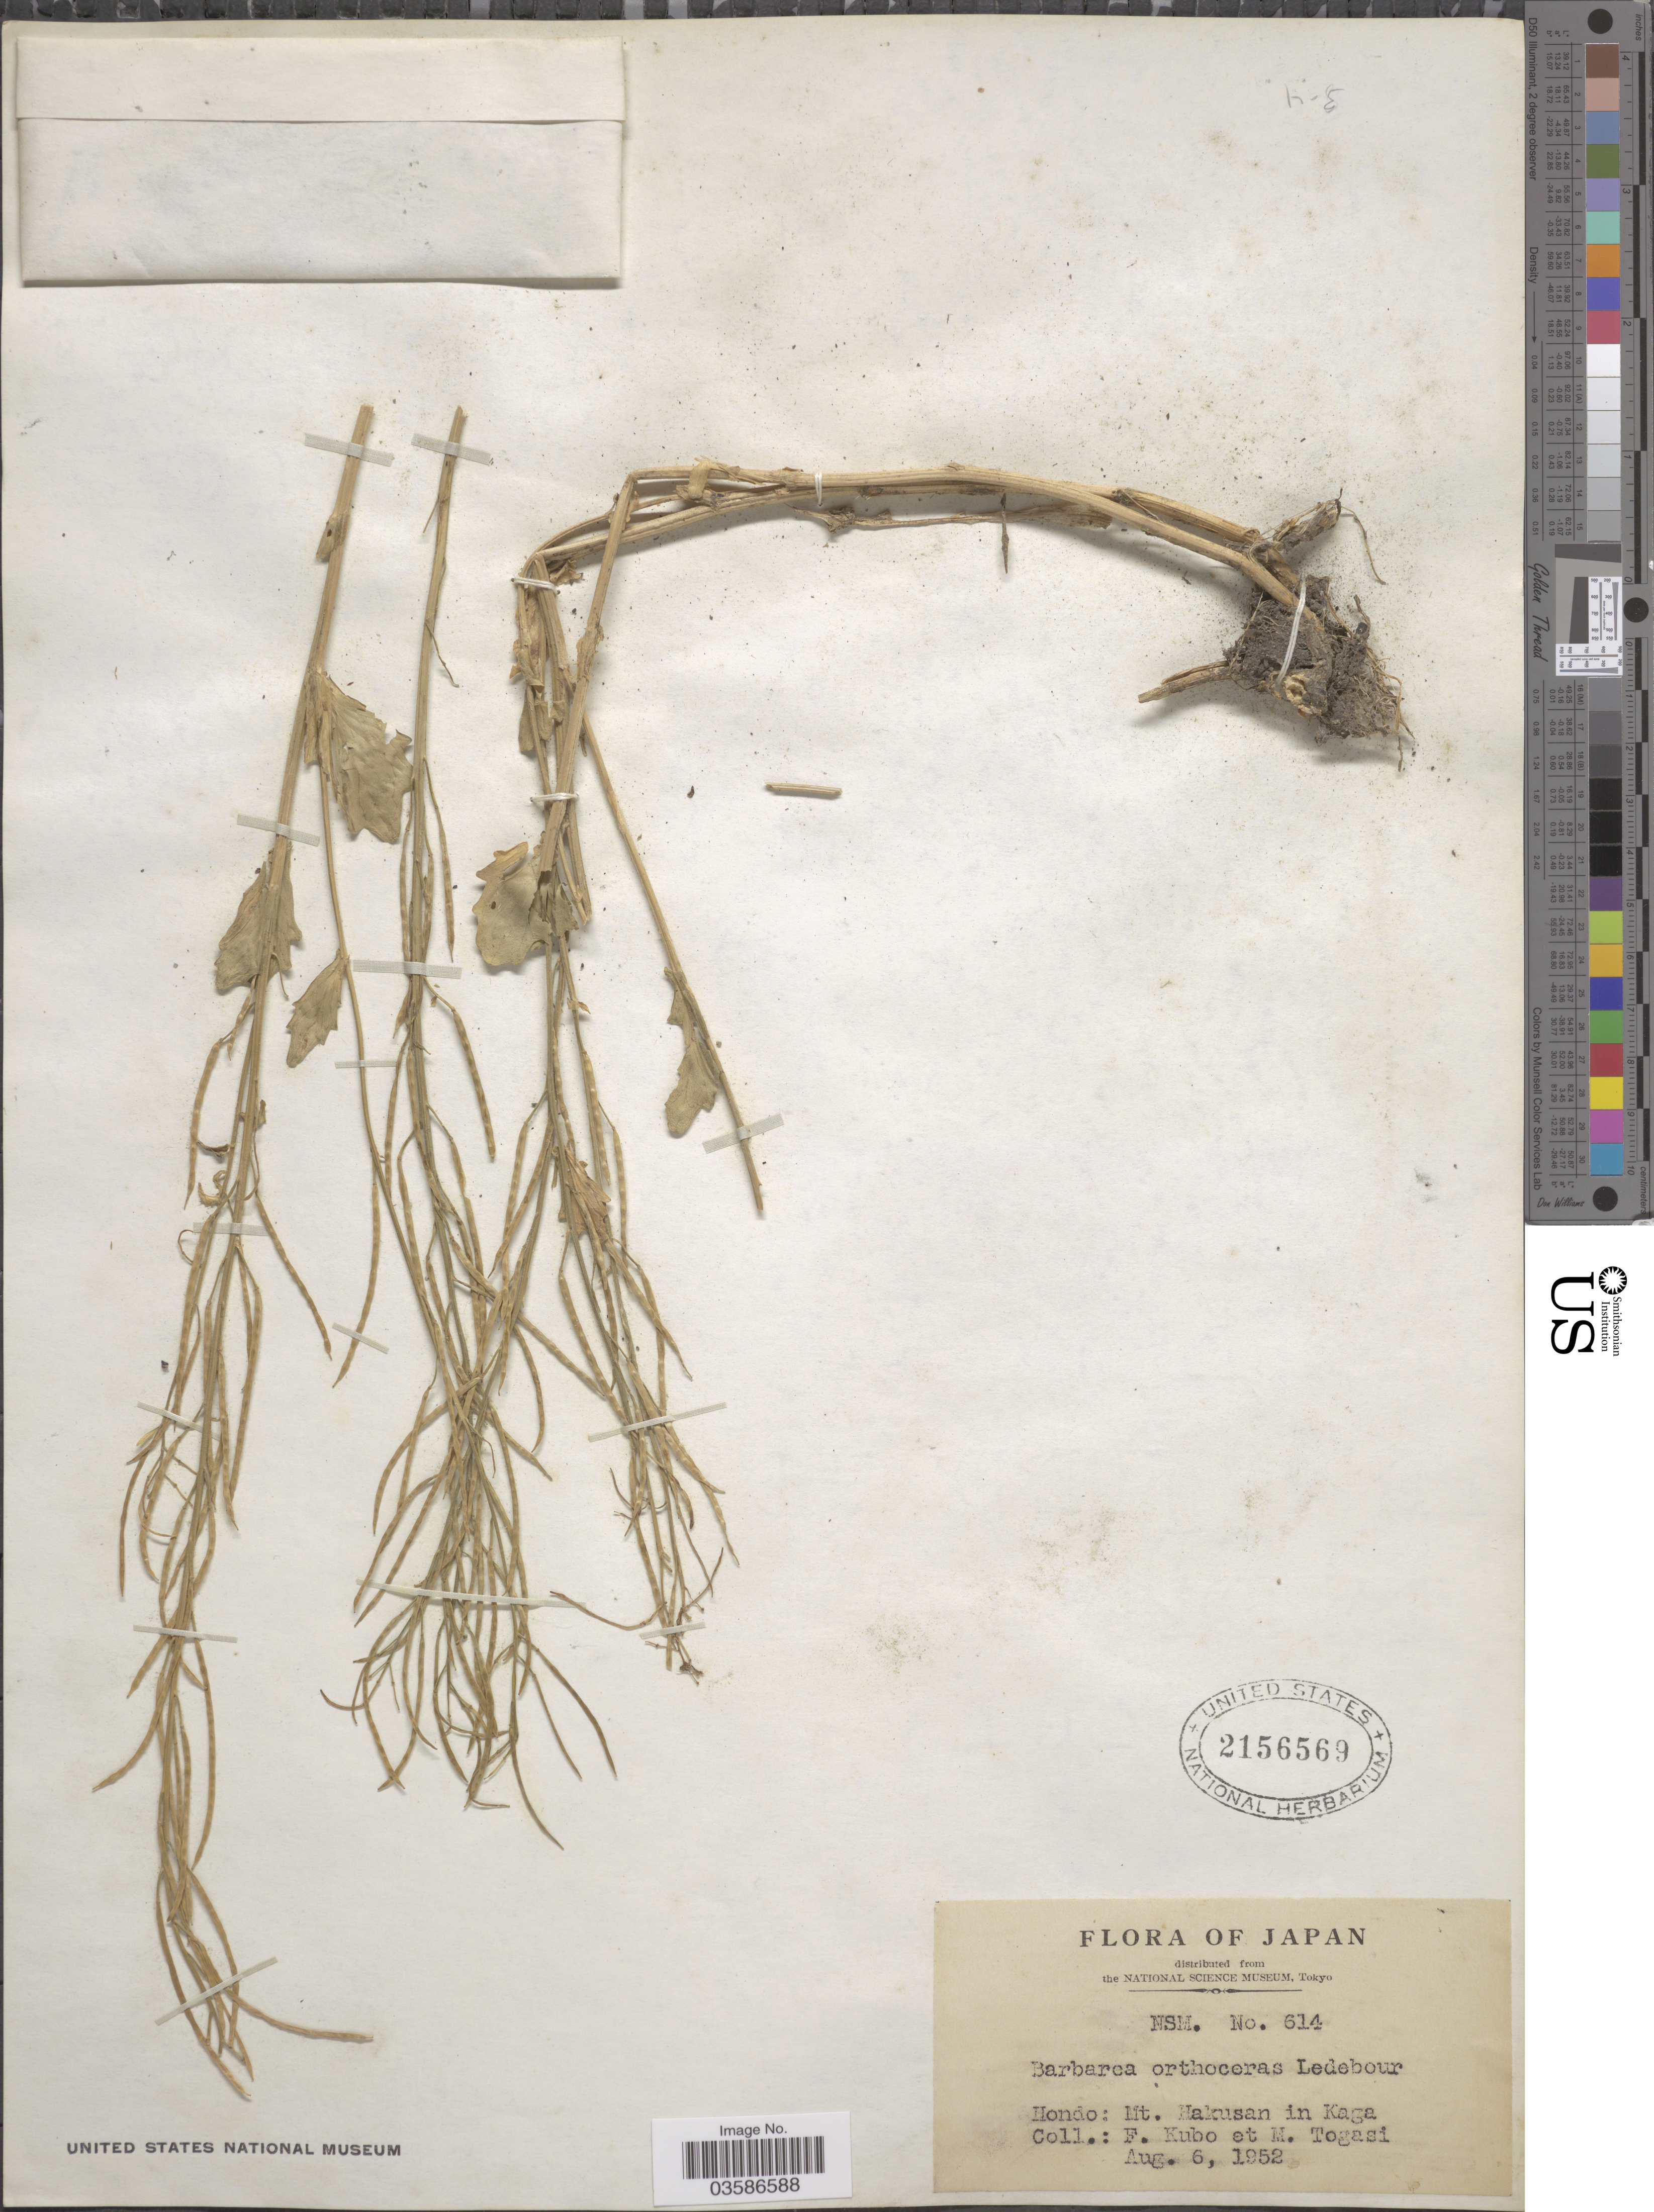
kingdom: Plantae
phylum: Tracheophyta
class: Magnoliopsida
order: Brassicales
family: Brassicaceae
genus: Barbarea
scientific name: Barbarea orthoceras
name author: Ledeb.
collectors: F. Kubo & M. Togasi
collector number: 614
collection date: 1952-08-06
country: Japan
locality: Hondo: Mt. Hakusan in Kaga.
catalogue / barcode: US 2156569